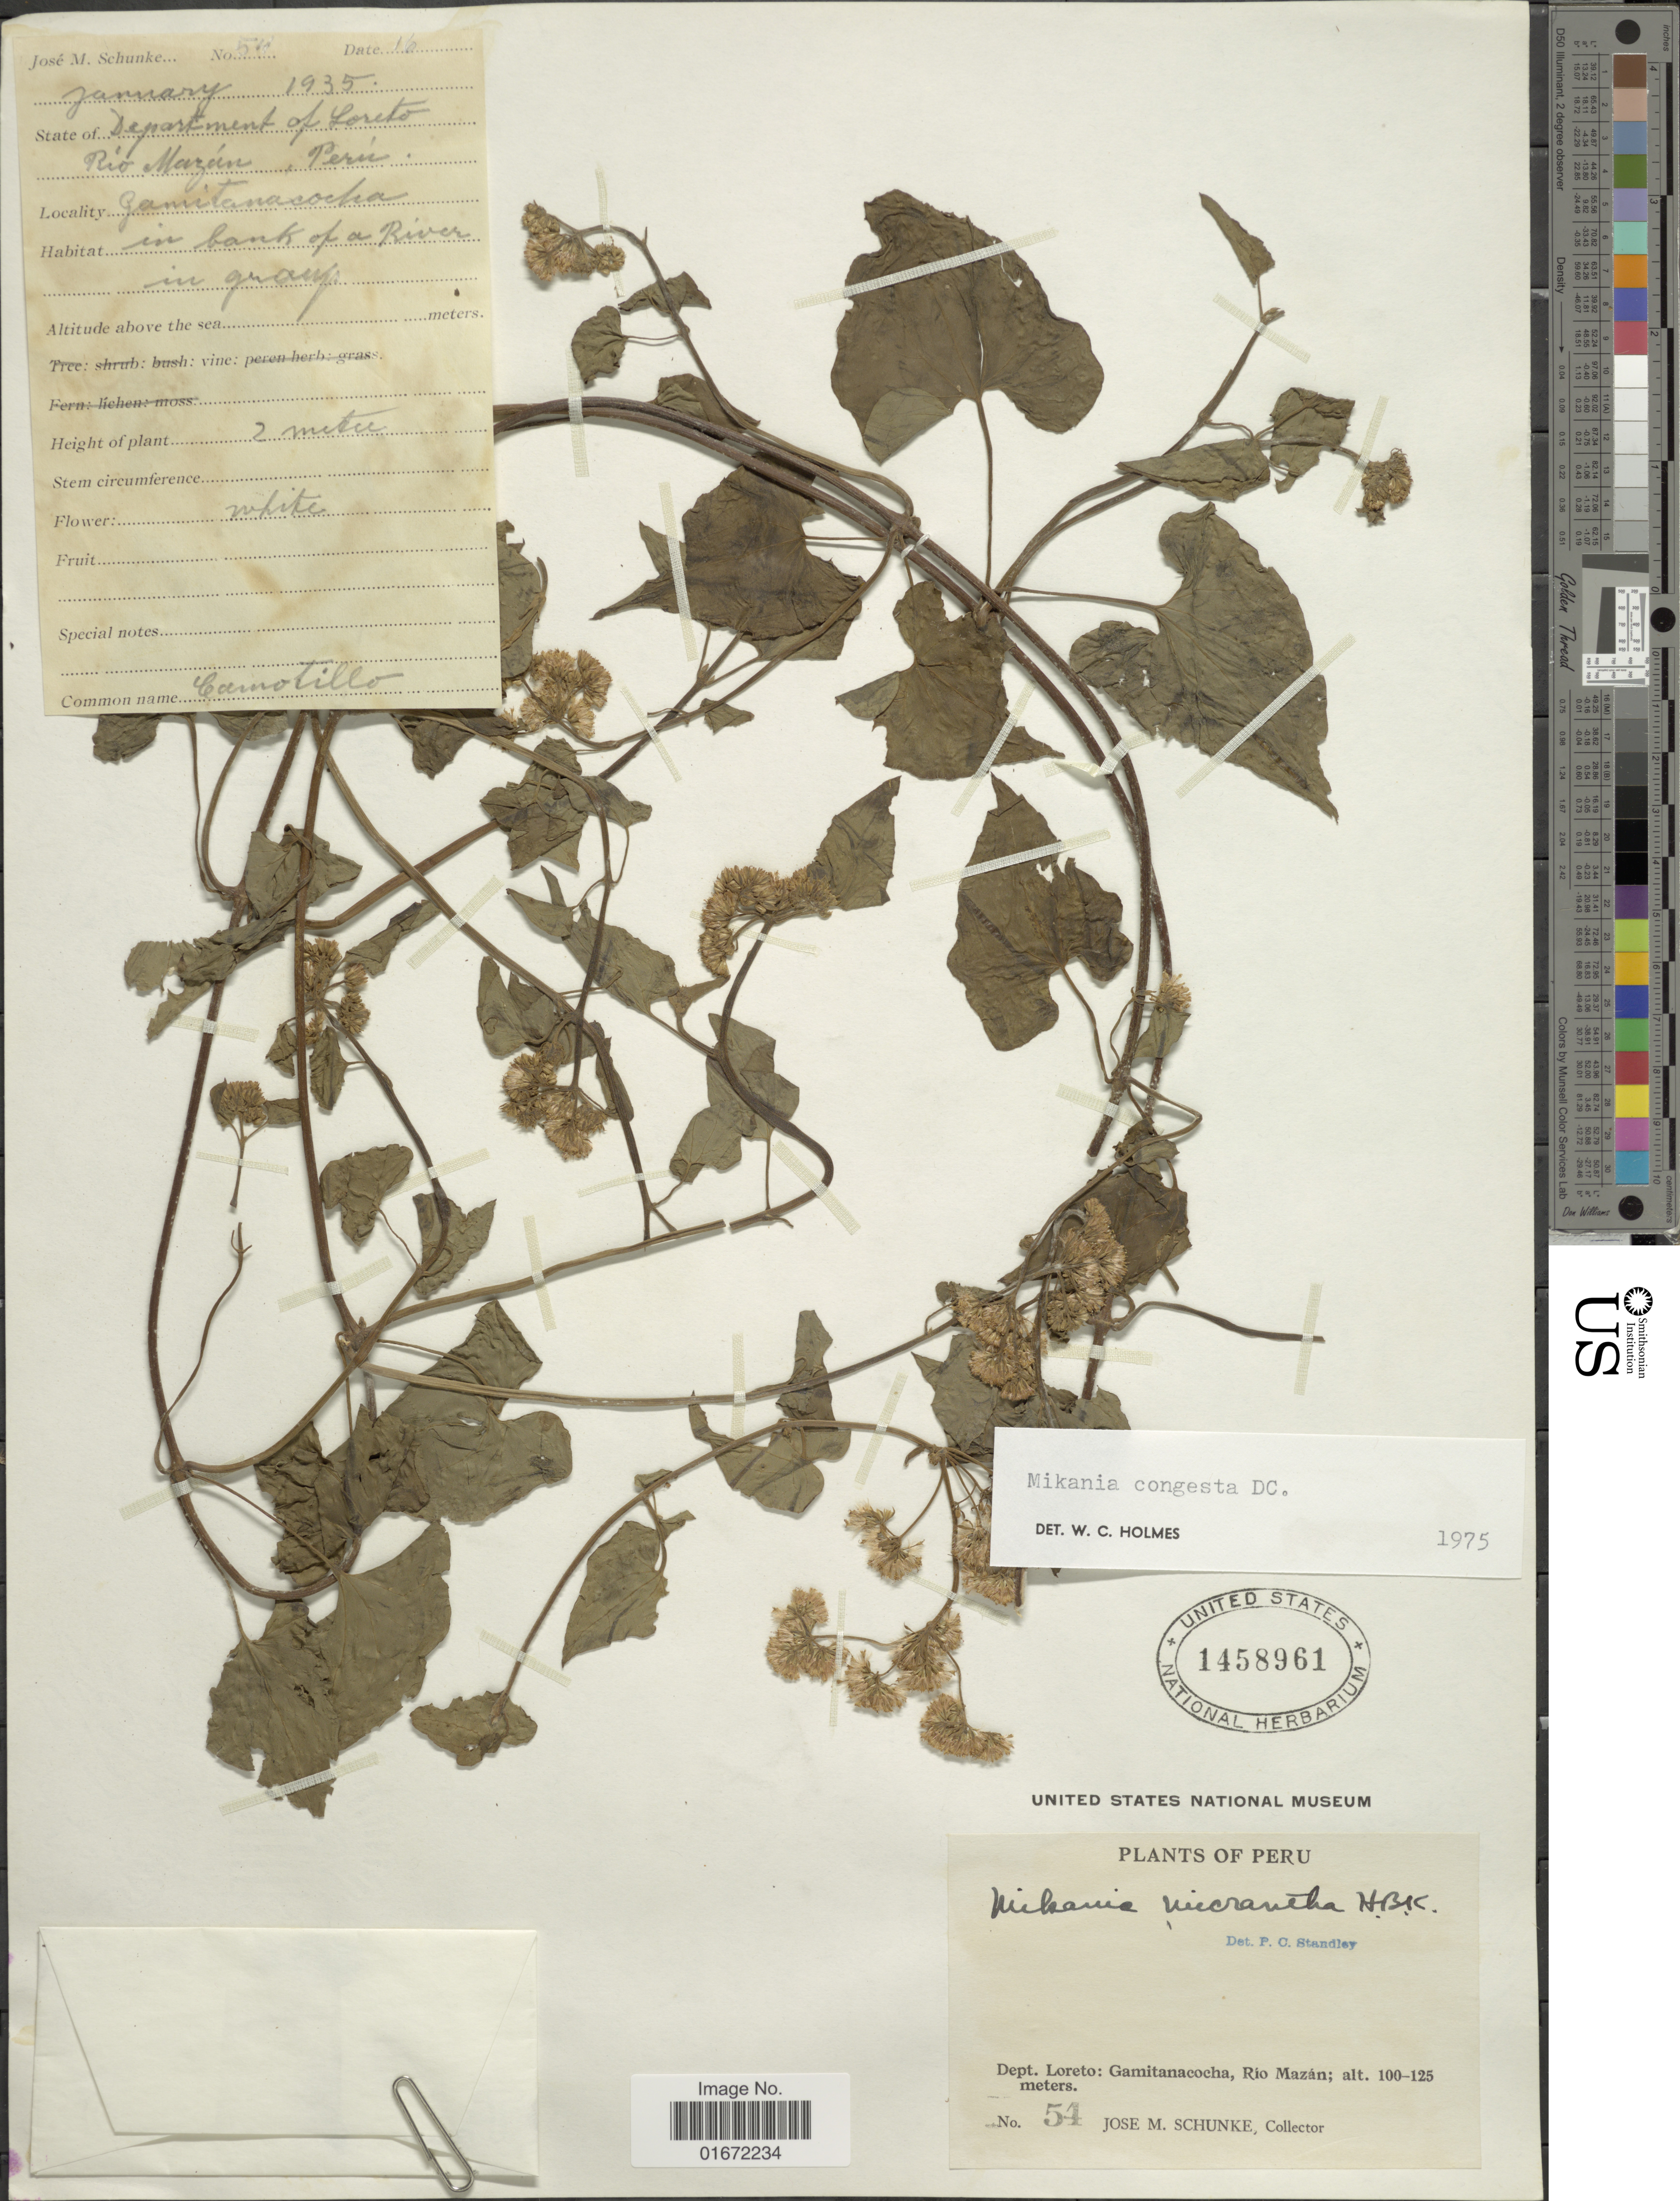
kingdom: Plantae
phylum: Tracheophyta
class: Magnoliopsida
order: Asterales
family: Asteraceae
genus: Mikania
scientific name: Mikania congesta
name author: DC.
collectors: J. M. Schunke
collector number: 54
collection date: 1935-01-16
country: Peru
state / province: Loreto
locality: Dept. Loreto: Gamitanacocha, Río Mazán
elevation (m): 100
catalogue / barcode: US 1458961